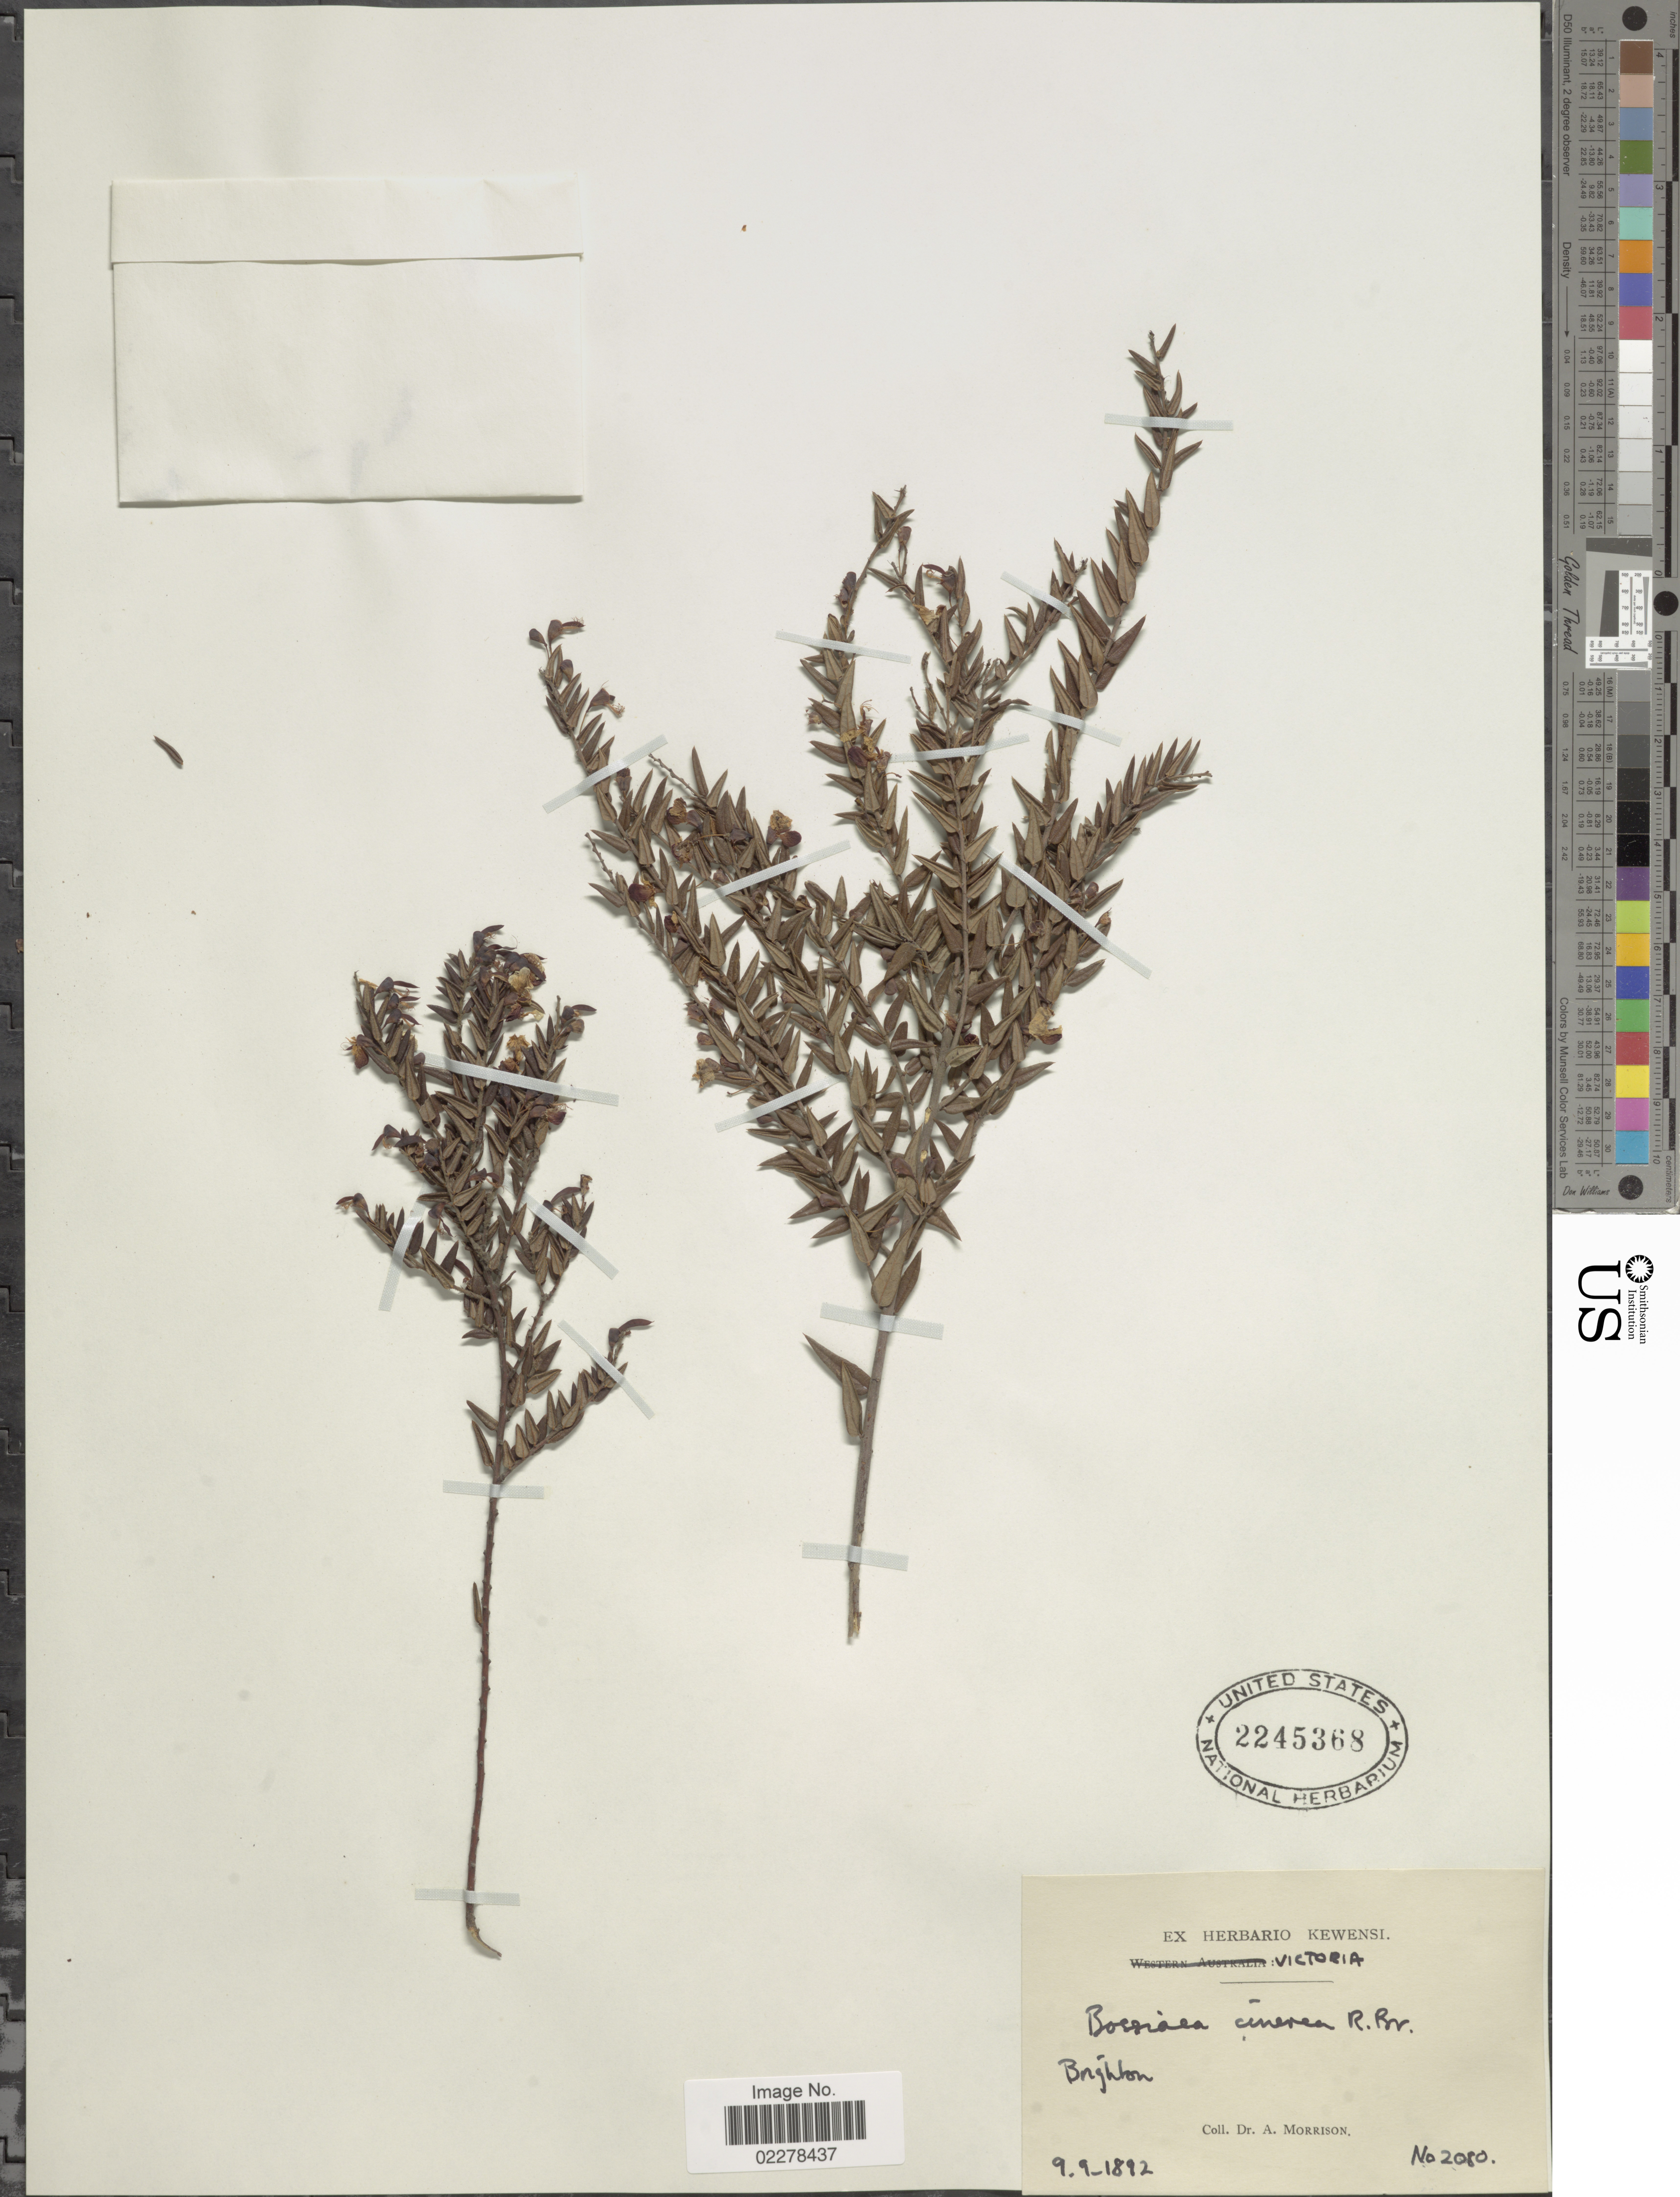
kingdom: Plantae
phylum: Tracheophyta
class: Magnoliopsida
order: Fabales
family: Fabaceae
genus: Bossiaea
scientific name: Bossiaea cinerea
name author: R. Br.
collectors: A. Morrison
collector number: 2080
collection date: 1892-09-09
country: Australia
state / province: Victoria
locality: Victoria. Brighton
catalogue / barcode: US 2245368